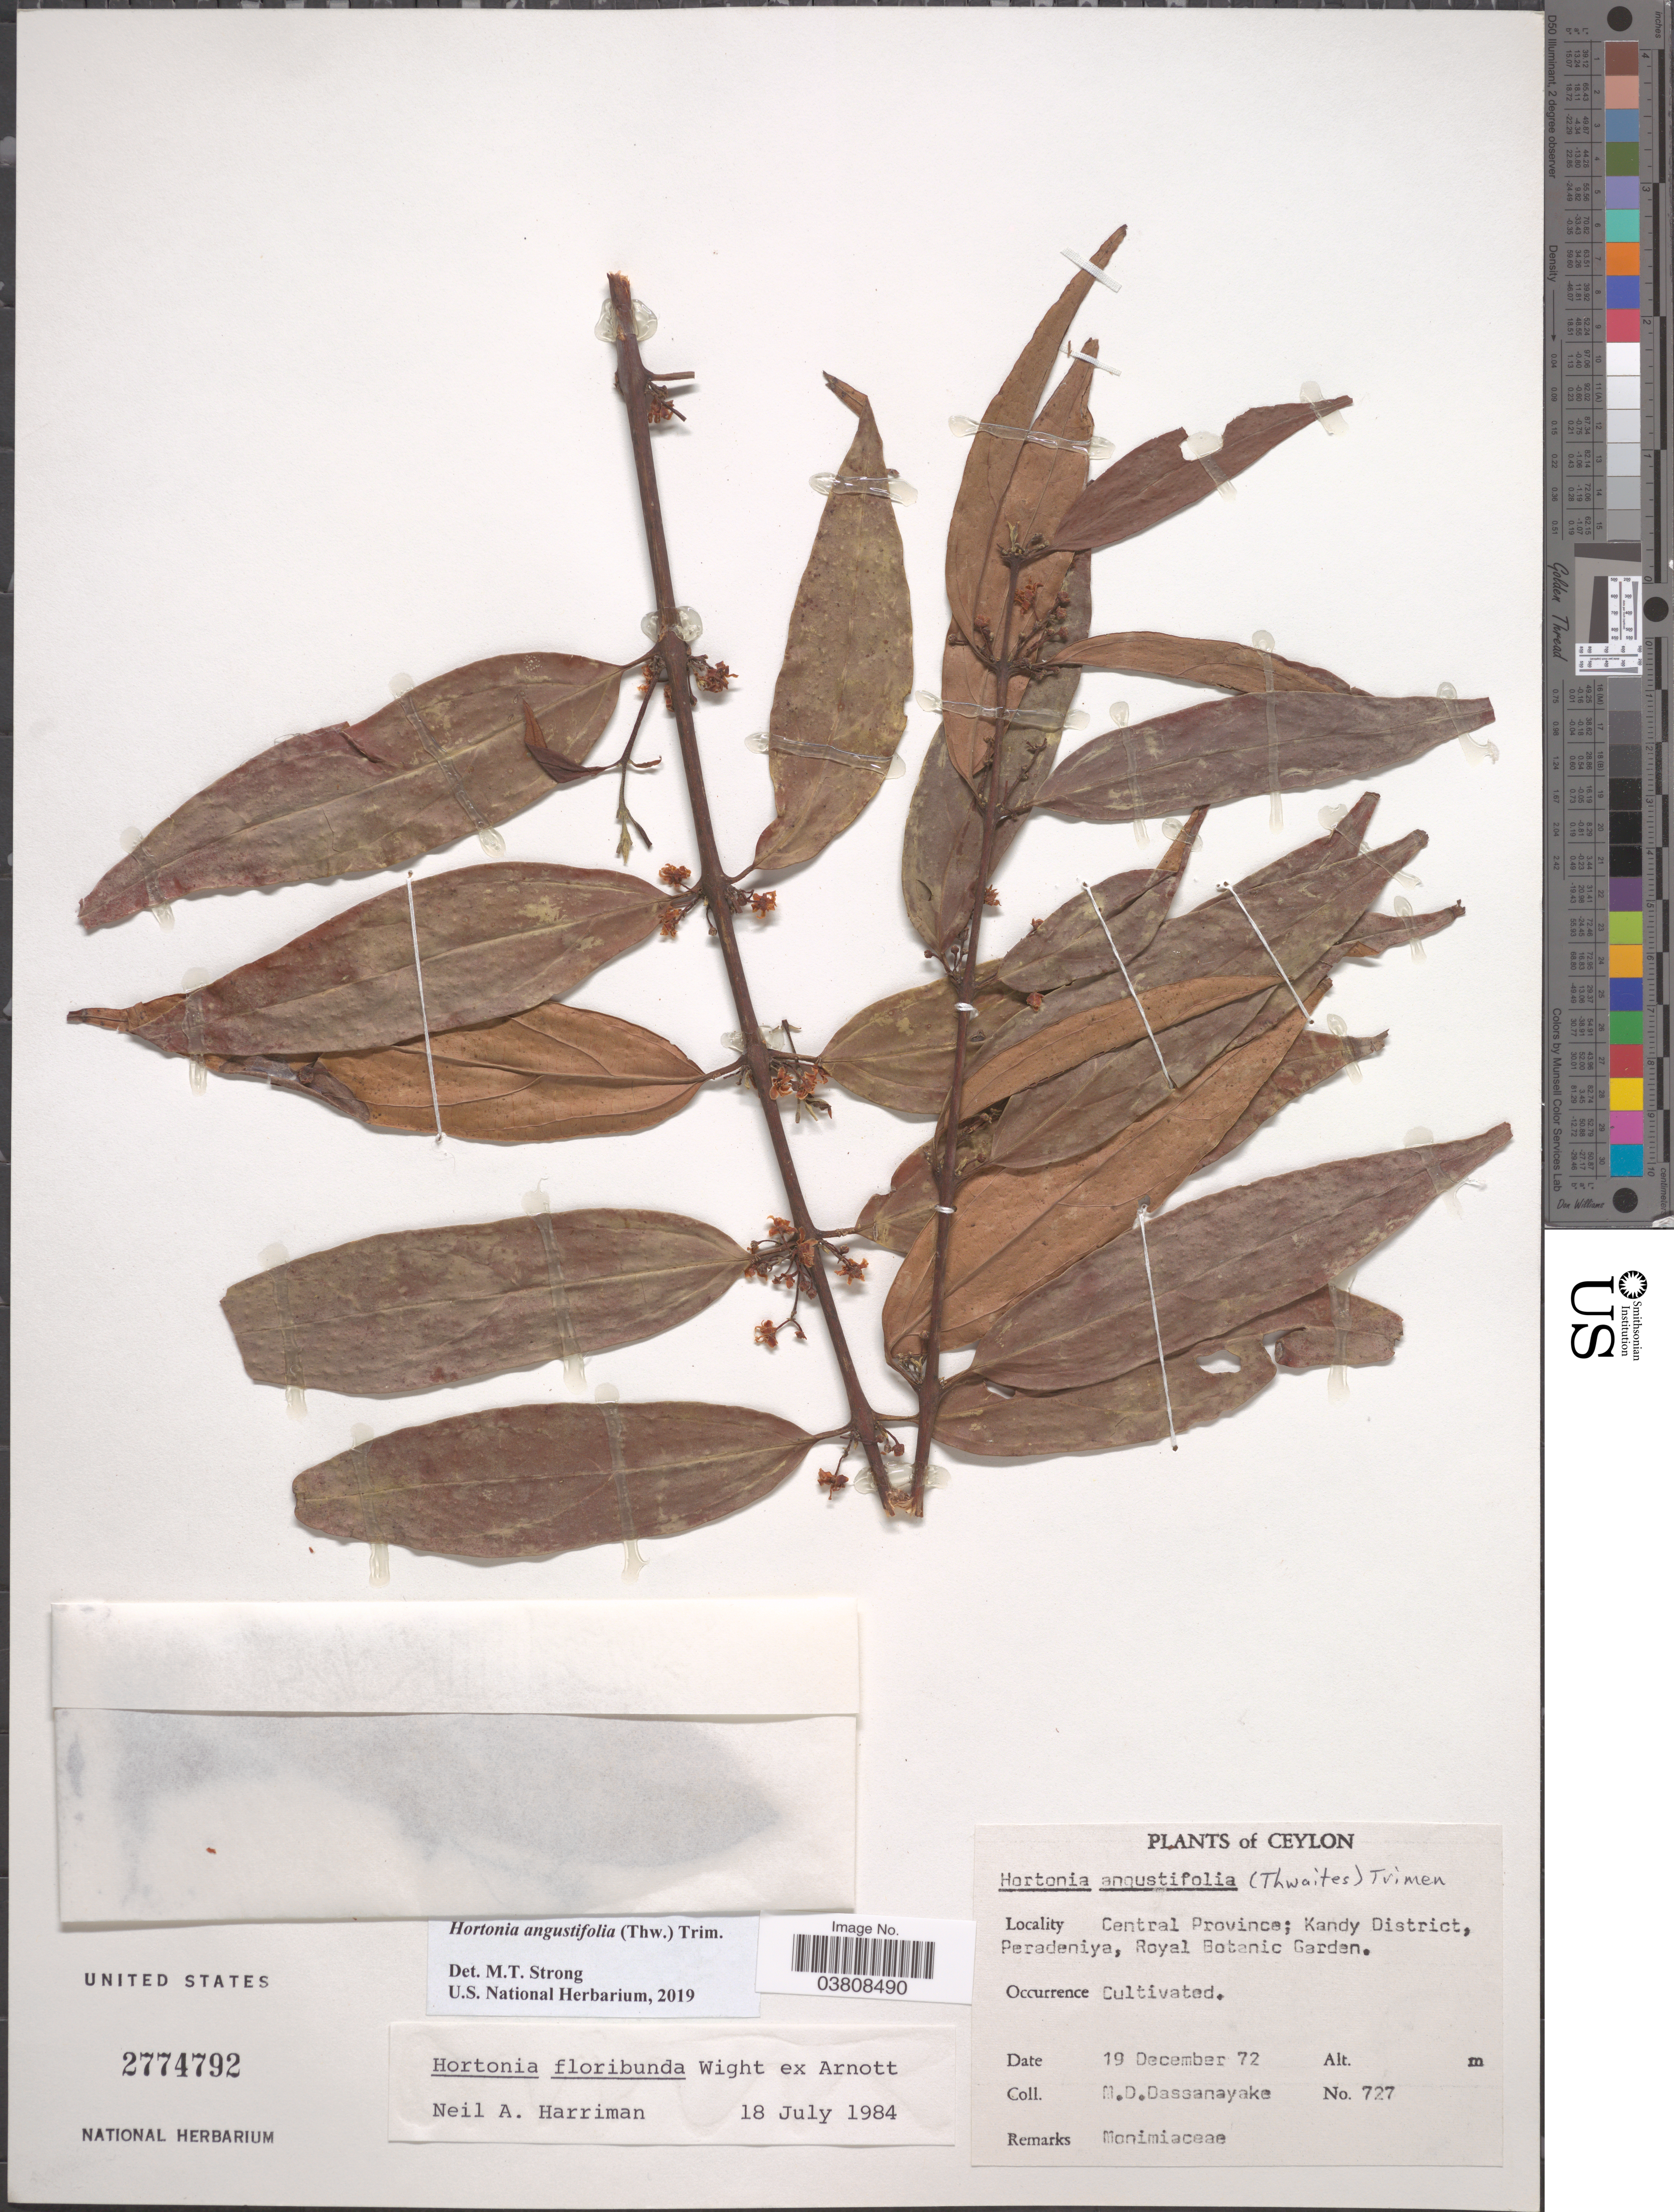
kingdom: Plantae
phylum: Tracheophyta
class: Magnoliopsida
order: Laurales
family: Monimiaceae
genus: Hortonia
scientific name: Hortonia angustifolia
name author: Trimen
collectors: M. D. Dassanayake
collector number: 727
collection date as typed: Transcribed d/m/y: 19/12/72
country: Sri Lanka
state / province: Central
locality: Ceylon. Kandy District, Peradeniya, Royal Botanic Garden.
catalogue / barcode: US 2774792